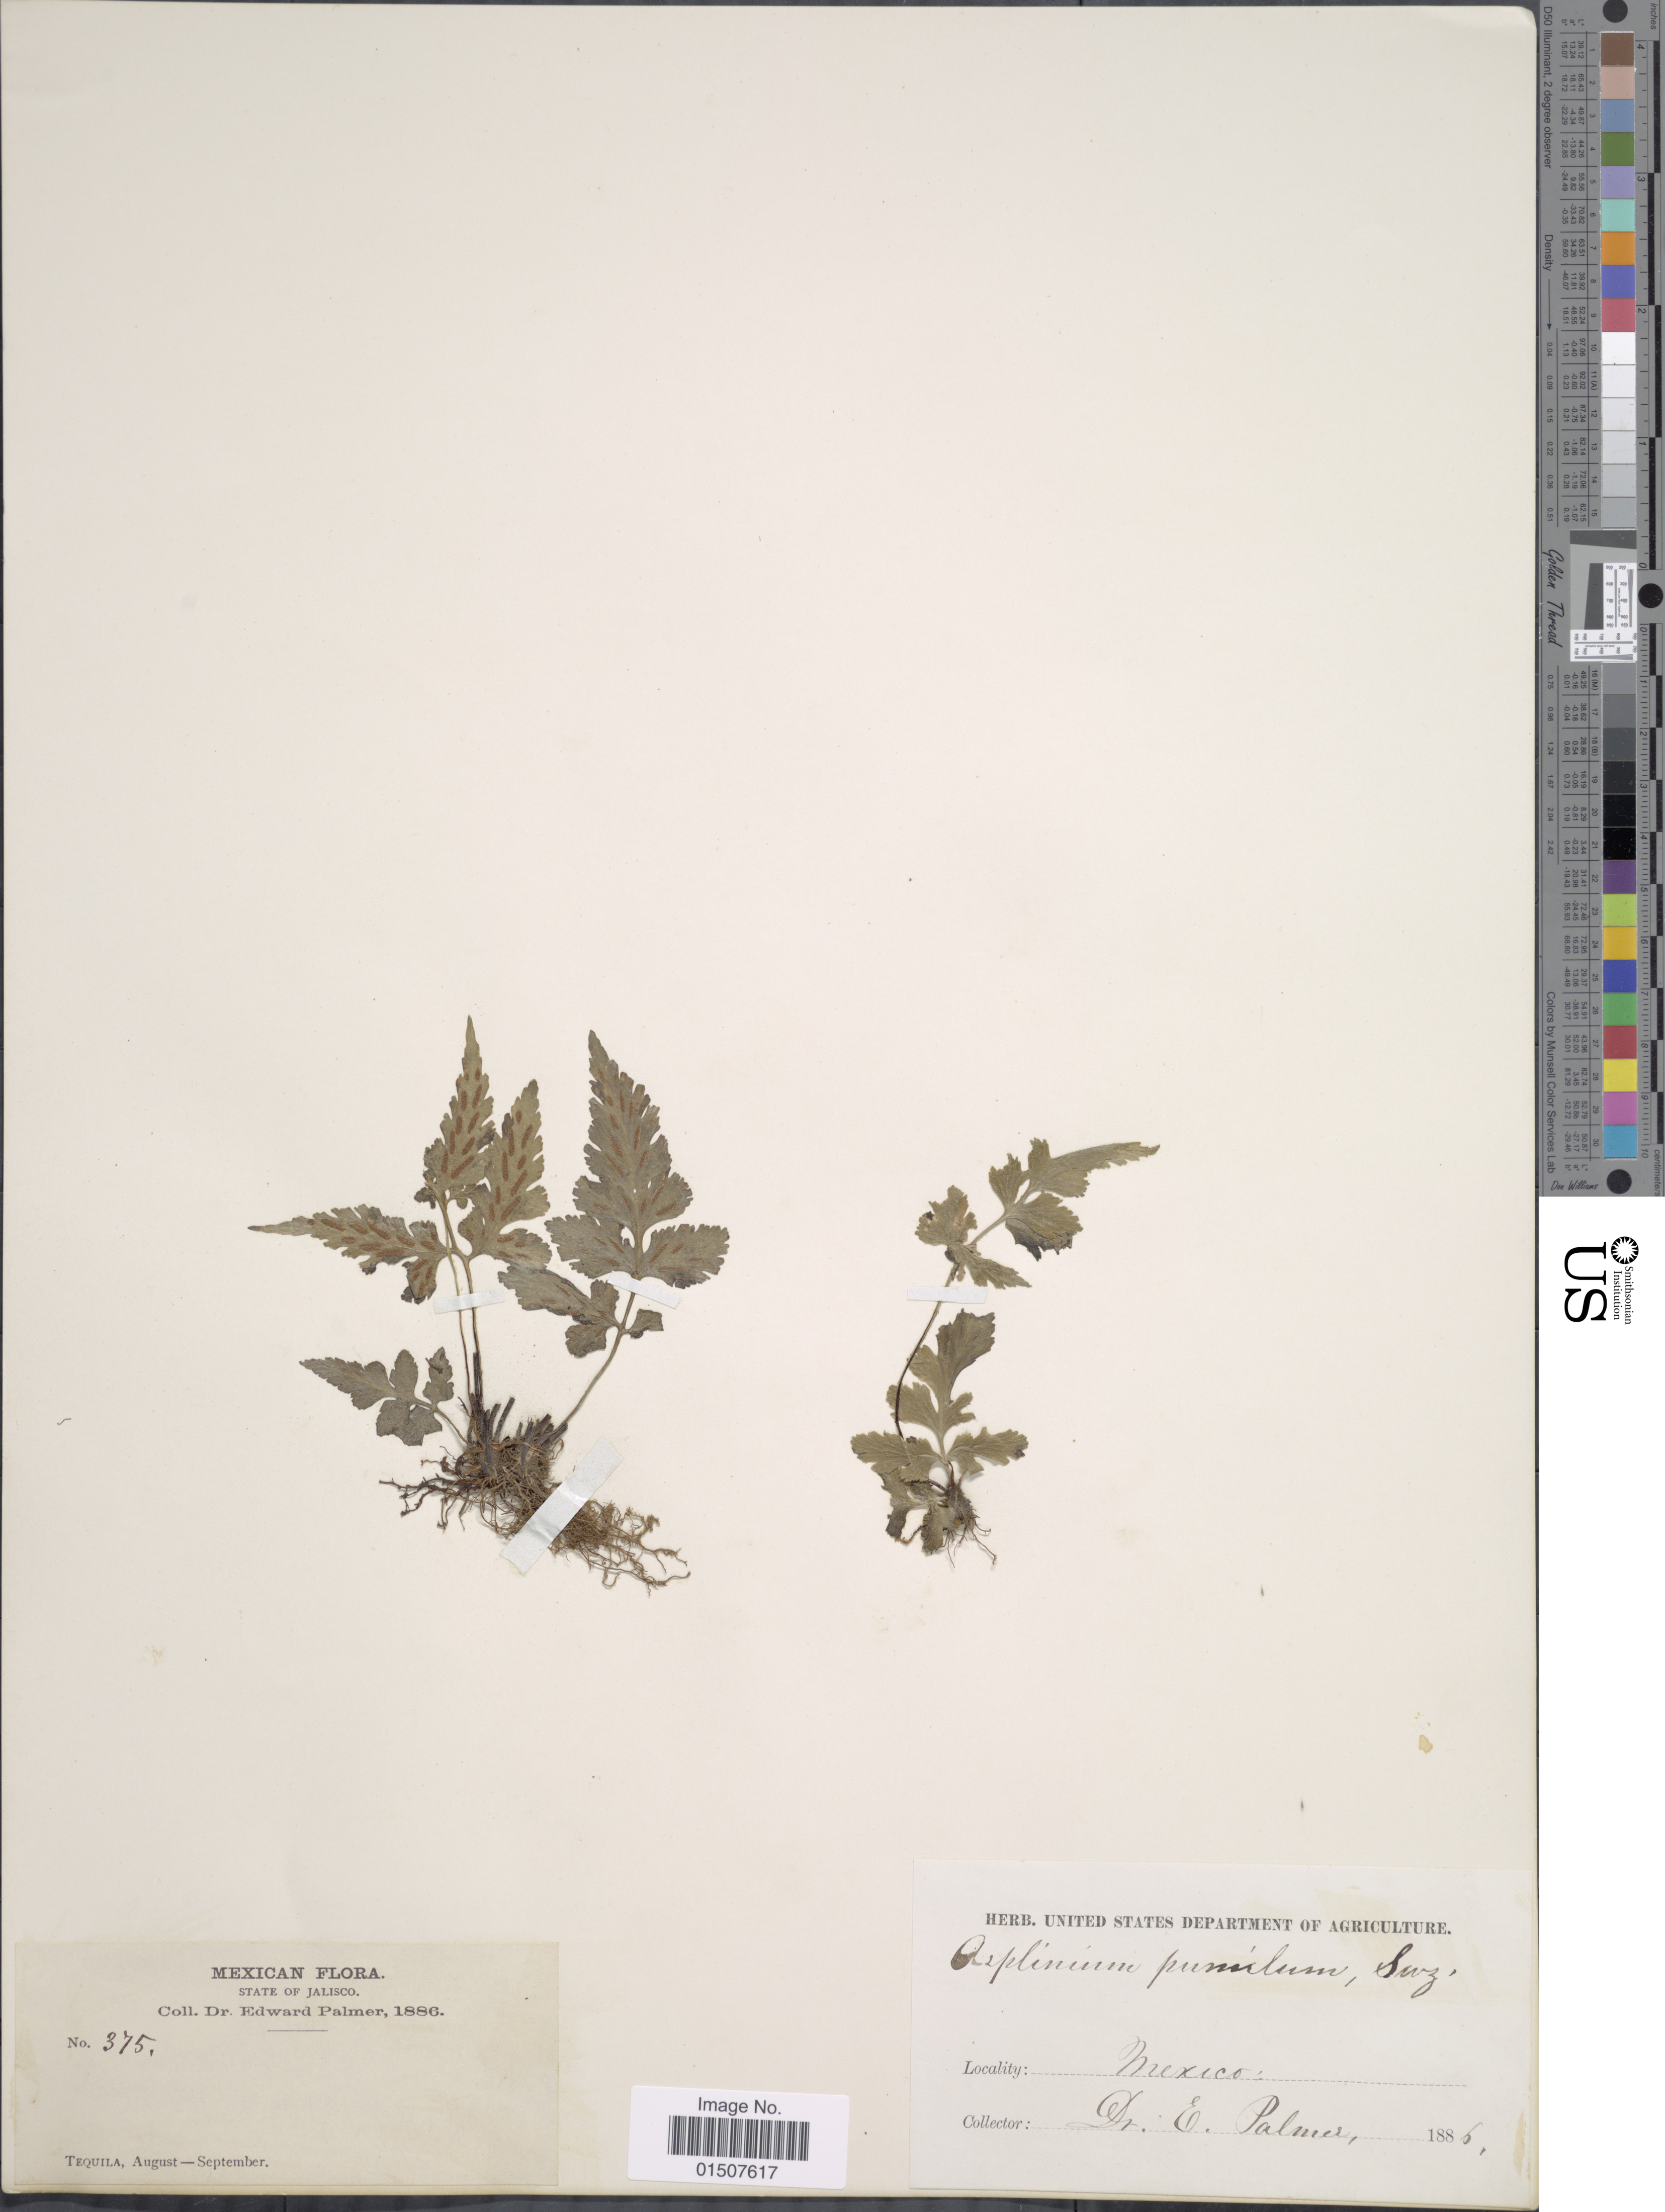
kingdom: Plantae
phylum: Tracheophyta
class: Polypodiopsida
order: Polypodiales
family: Aspleniaceae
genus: Asplenium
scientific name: Asplenium pumilum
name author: Sw.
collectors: E. Palmer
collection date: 1886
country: Mexico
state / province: Jalisco